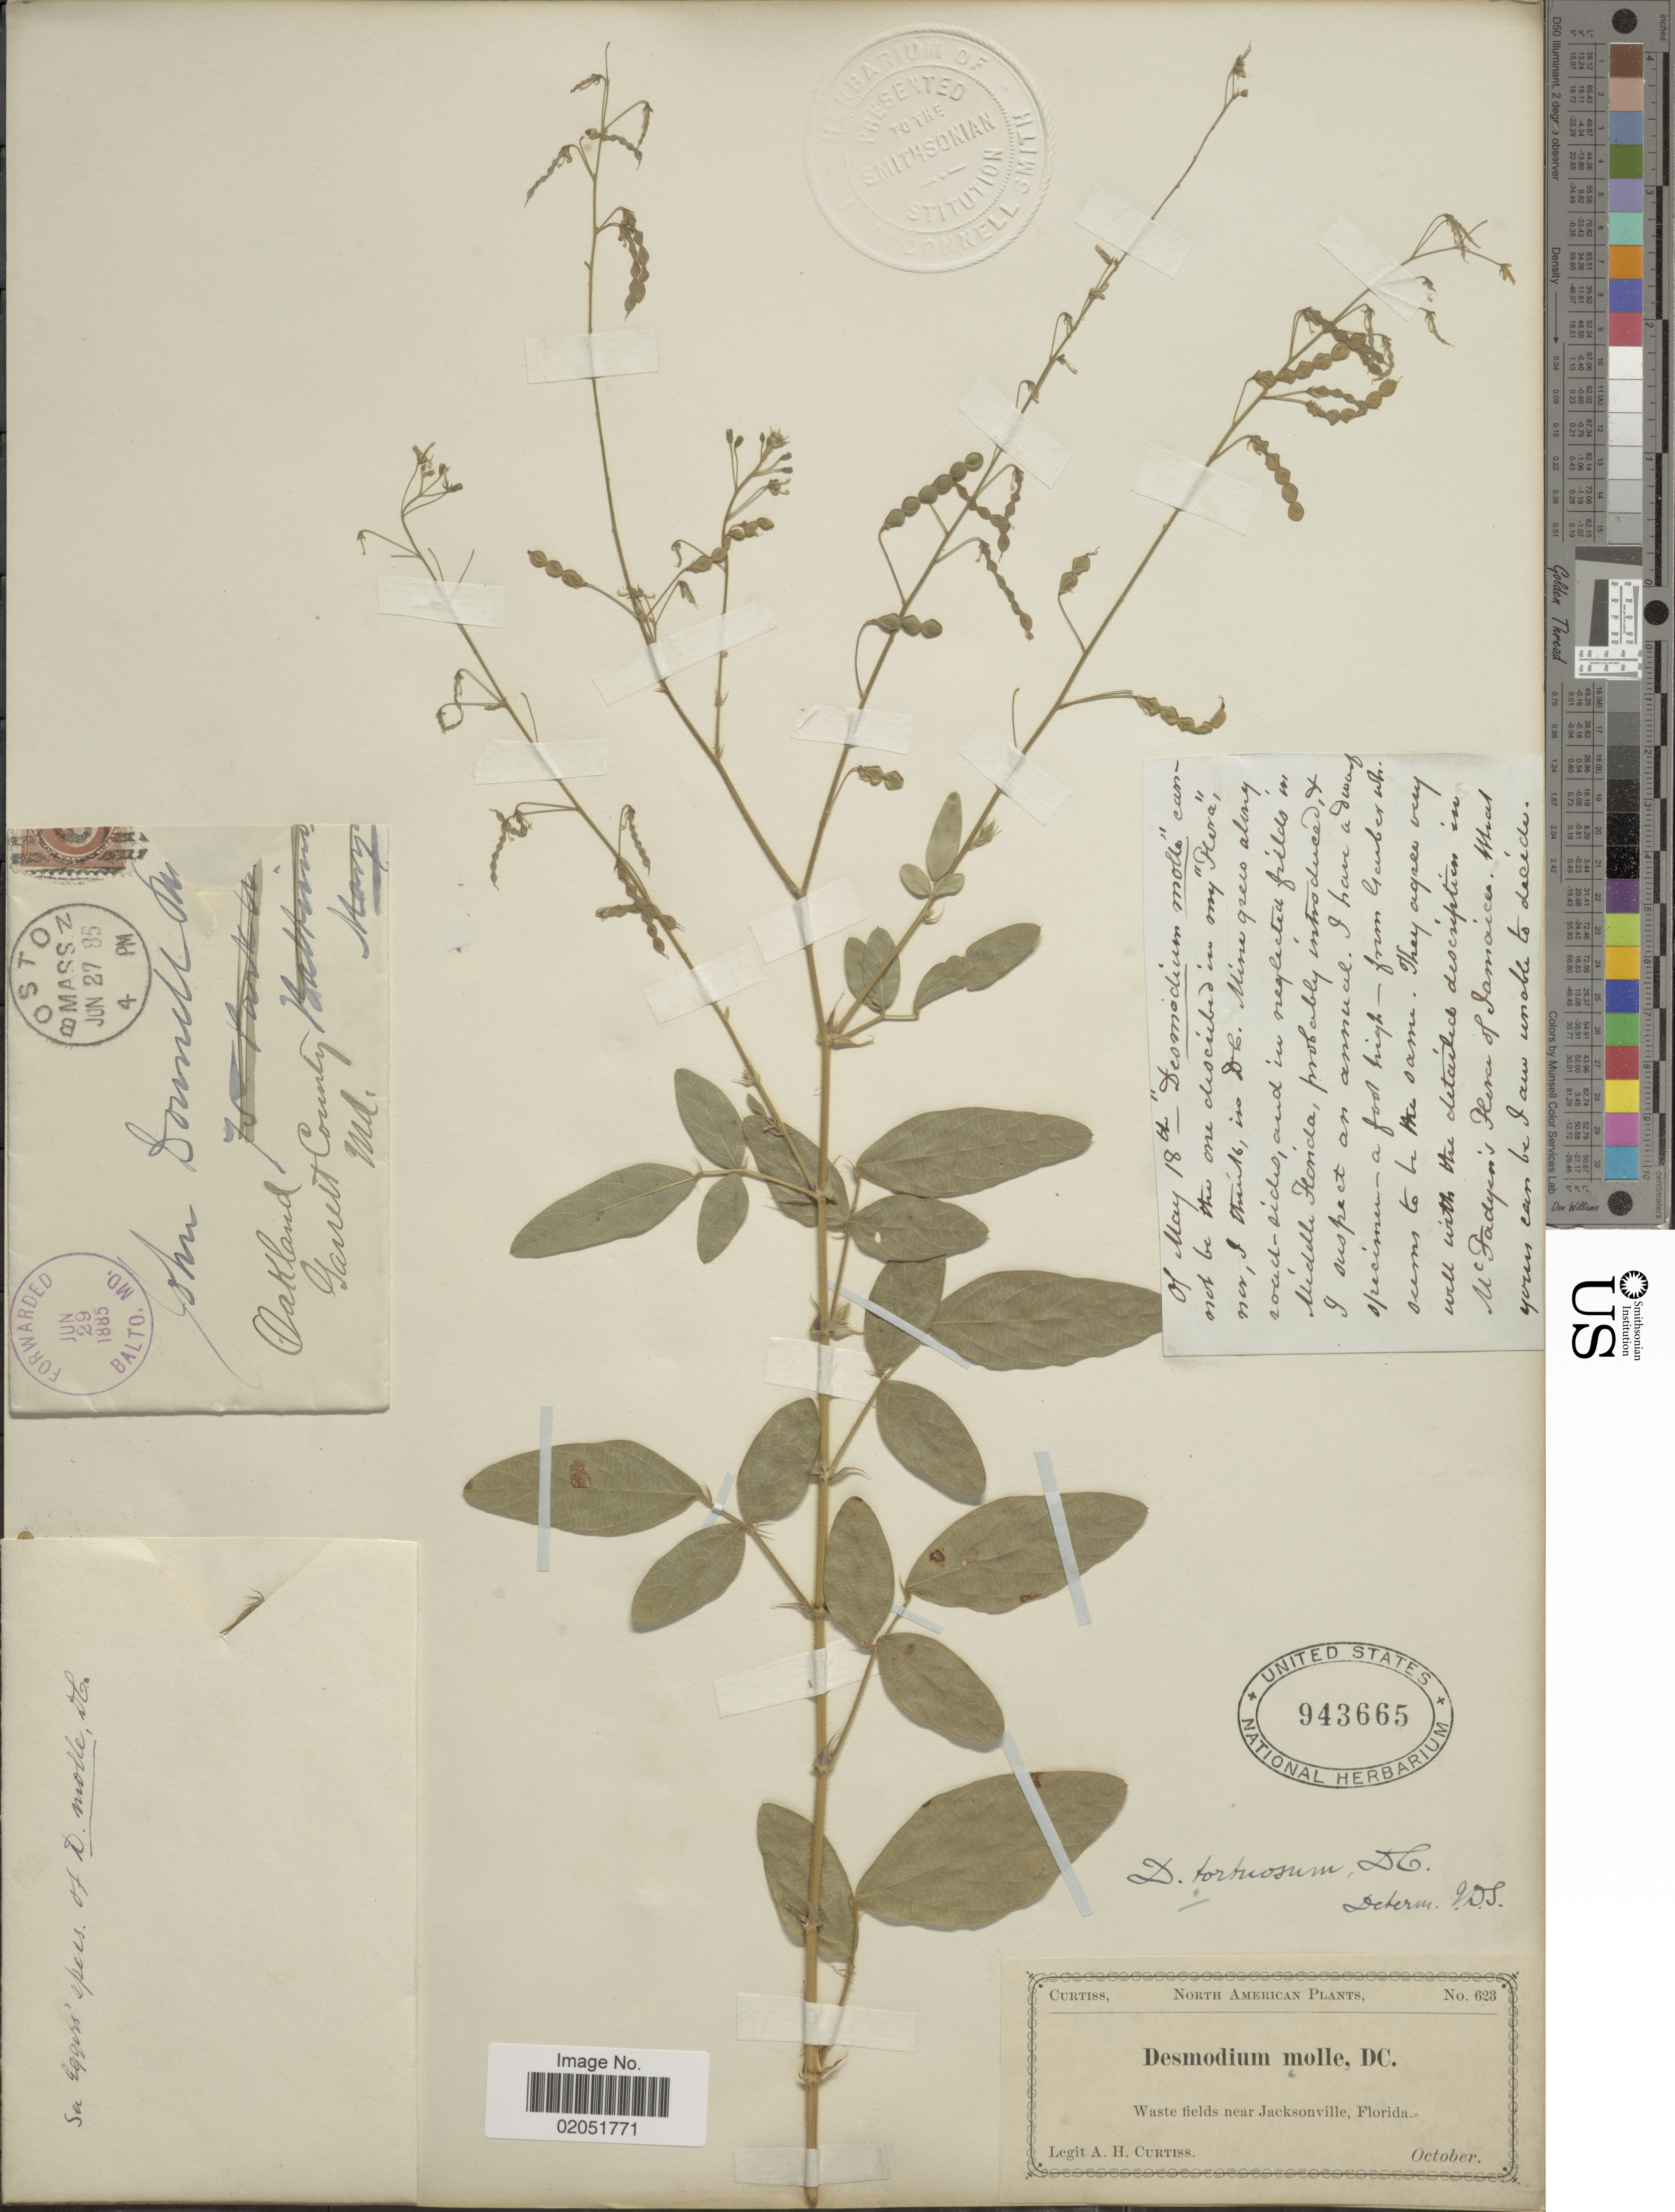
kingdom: Plantae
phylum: Tracheophyta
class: Magnoliopsida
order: Fabales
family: Fabaceae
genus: Desmodium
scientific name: Desmodium tortuosum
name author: (Sw.) DC.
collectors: A. H. Curtiss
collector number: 623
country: United States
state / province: Florida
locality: Waste fields near Jacksonville, Florida.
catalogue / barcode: US 943665